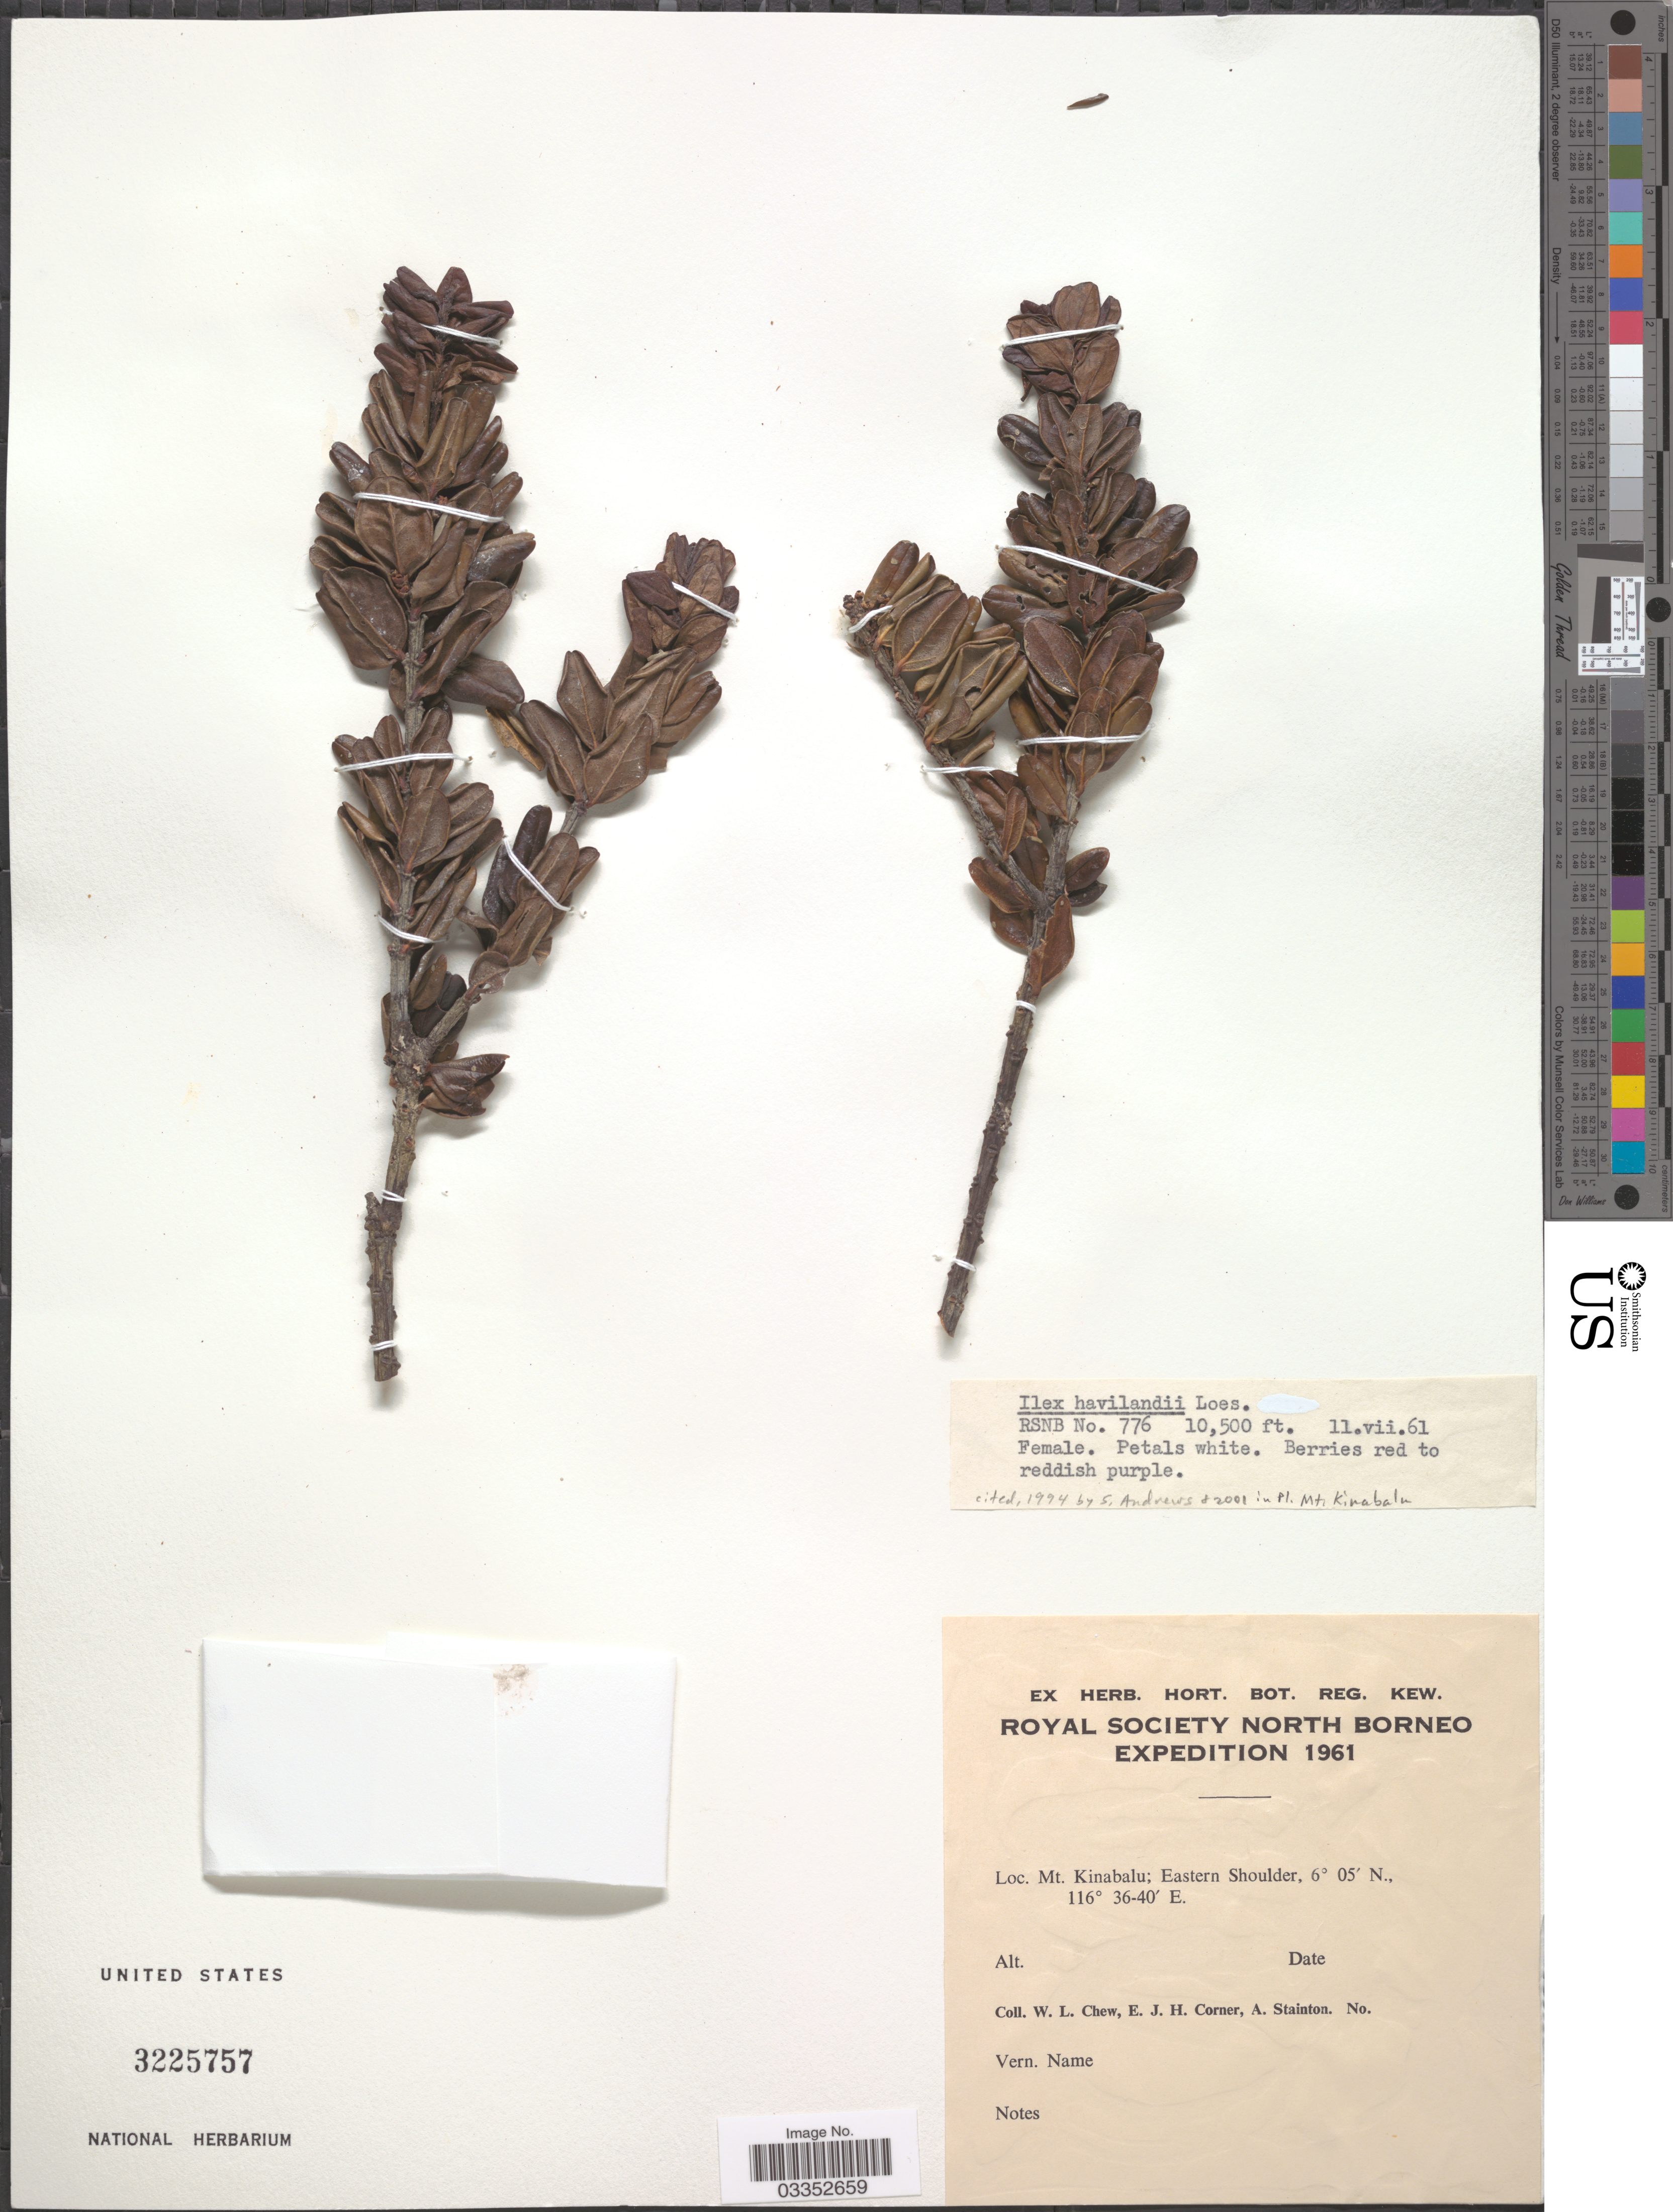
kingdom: Plantae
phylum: Tracheophyta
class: Magnoliopsida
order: Aquifoliales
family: Aquifoliaceae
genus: Ilex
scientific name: Ilex havilandii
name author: Loes.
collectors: W. Chew, E. Corner & A. Stainton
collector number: RSNB 776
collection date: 1961-07-11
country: Malaysia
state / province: Sabah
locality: Mt. Kinabalu; Eastern Shoulder.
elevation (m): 3200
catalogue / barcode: US 3225757